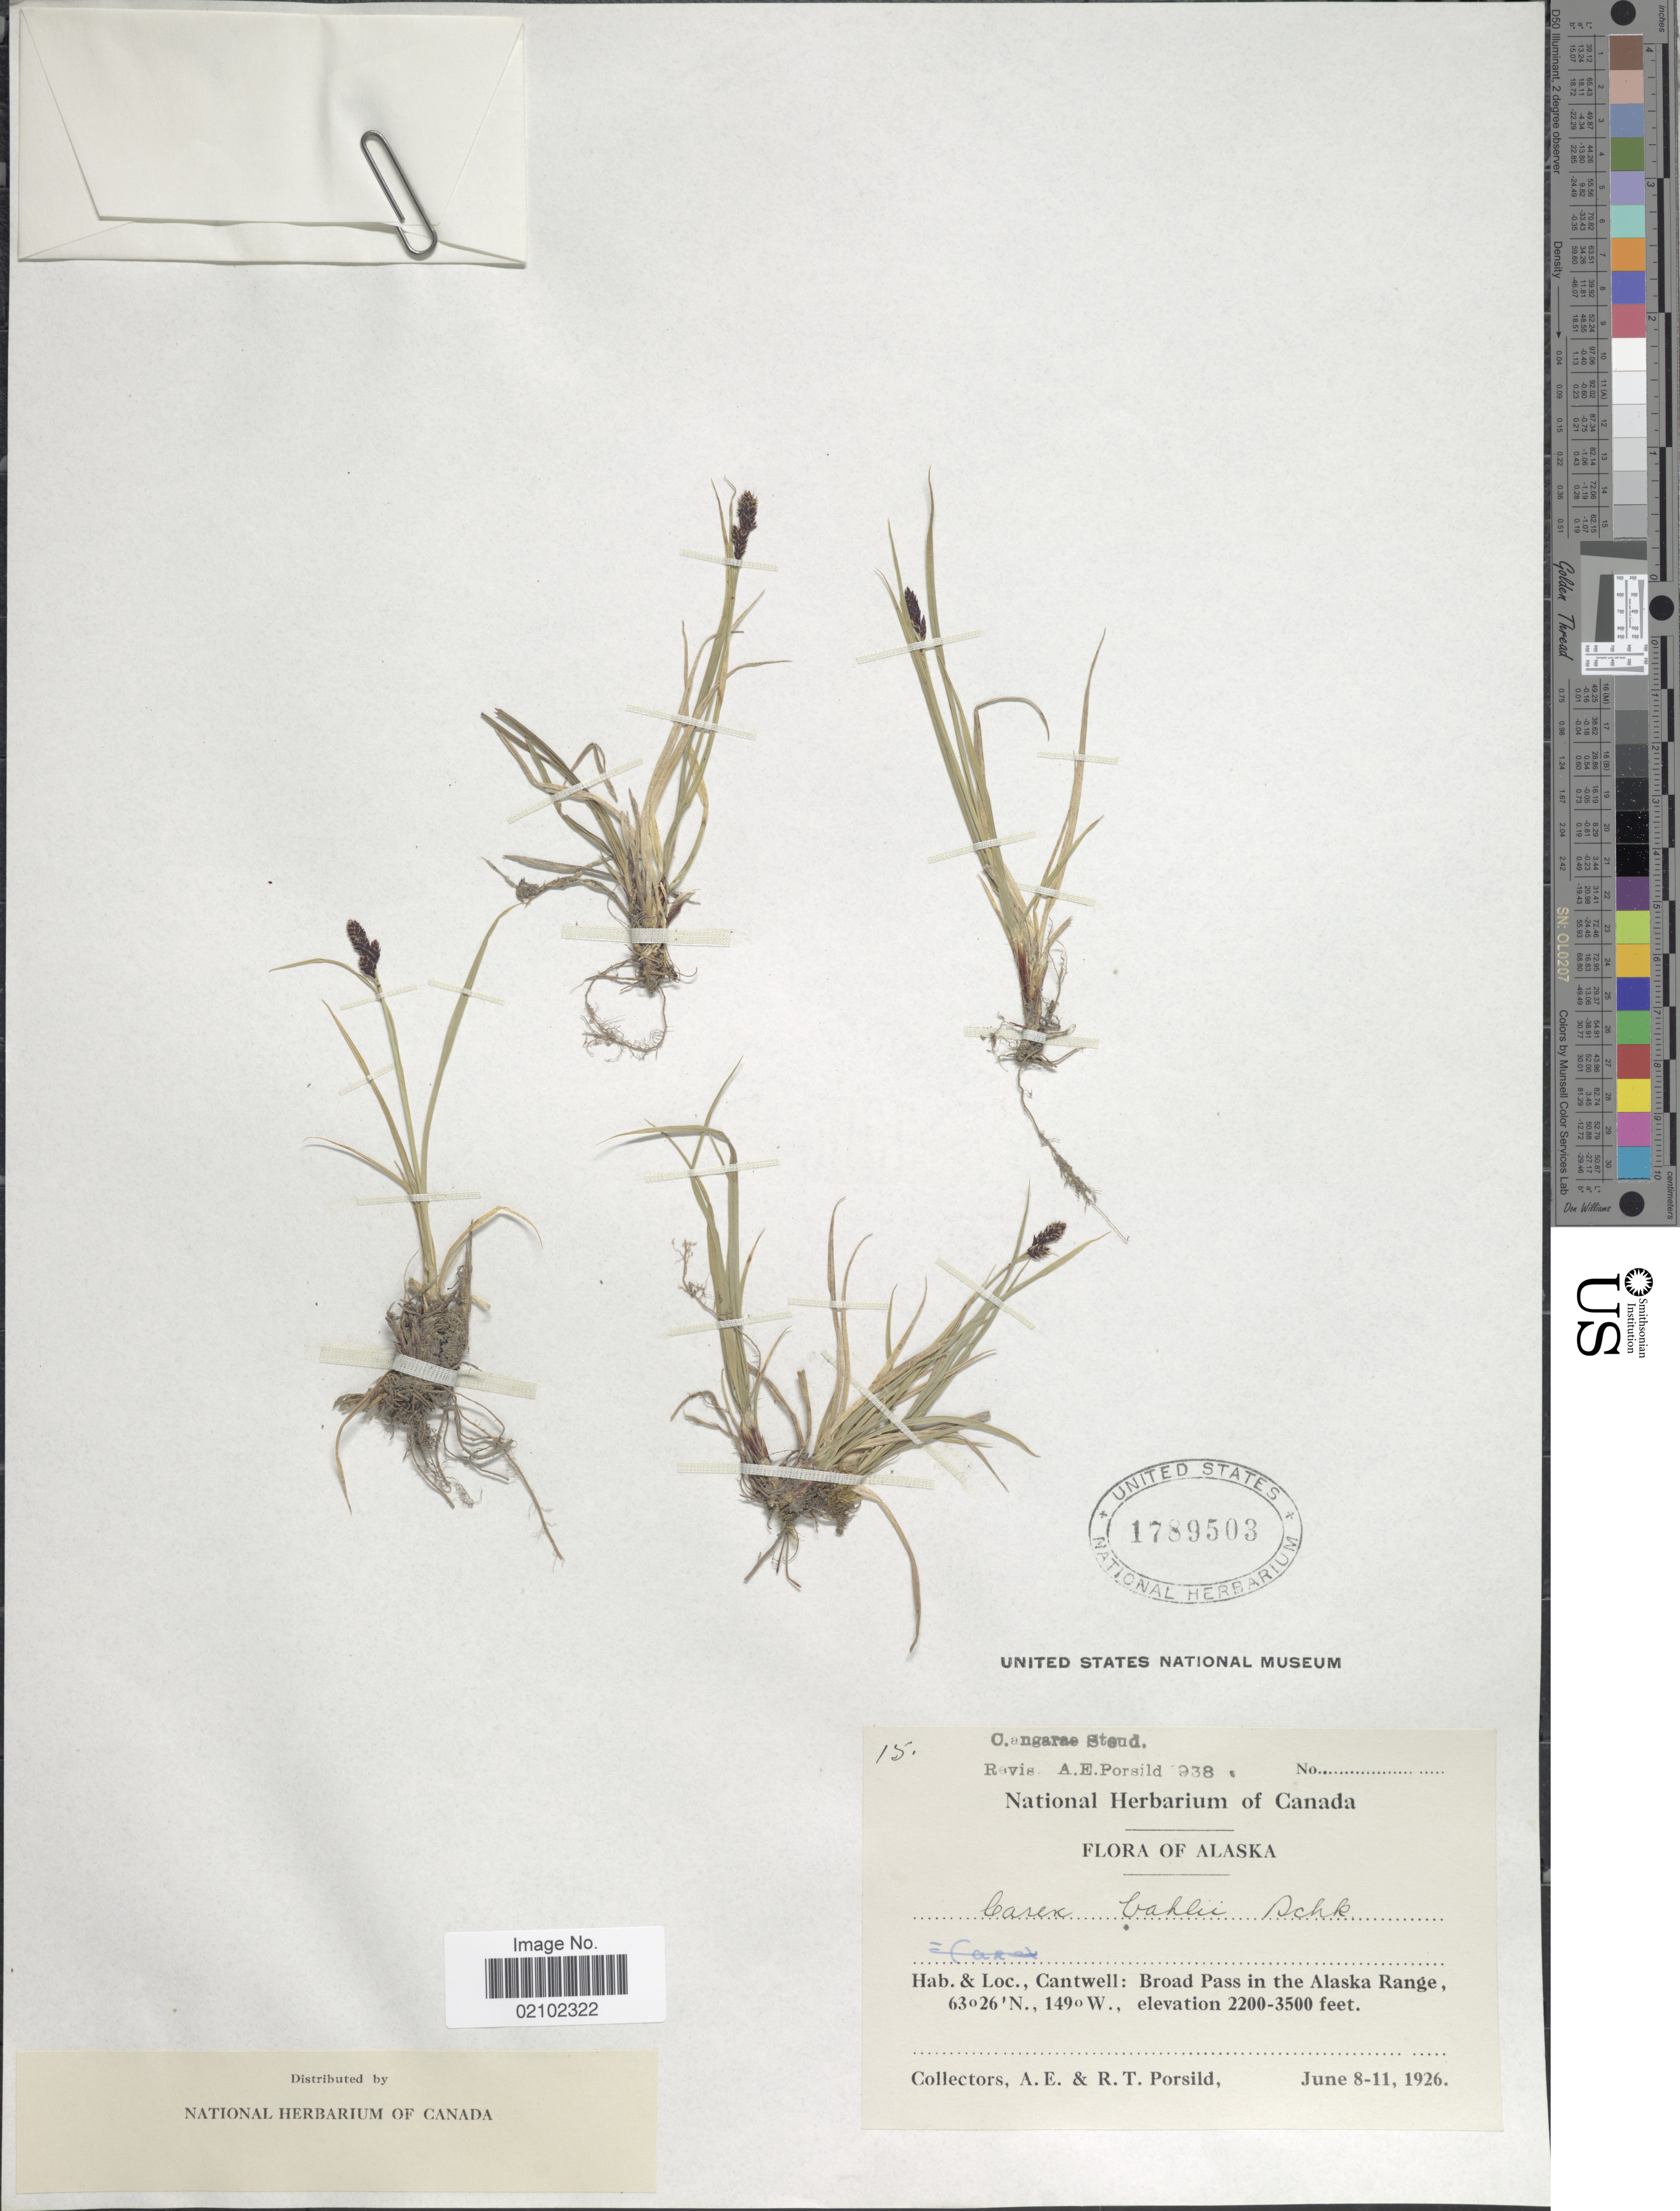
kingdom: Plantae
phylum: Tracheophyta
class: Liliopsida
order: Poales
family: Cyperaceae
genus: Carex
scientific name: Carex media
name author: R. Br.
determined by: Strong, Mark T., (BOT), Smithsonian Institution - National Museum of Natural History (UNITED STATES)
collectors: A. E. Porsild & R. T. Porsild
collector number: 15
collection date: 1926-06-08/1926-06-11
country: United States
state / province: Alaska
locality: Cantwell: broad Pass in the Alaska Range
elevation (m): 671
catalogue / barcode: US 1789503